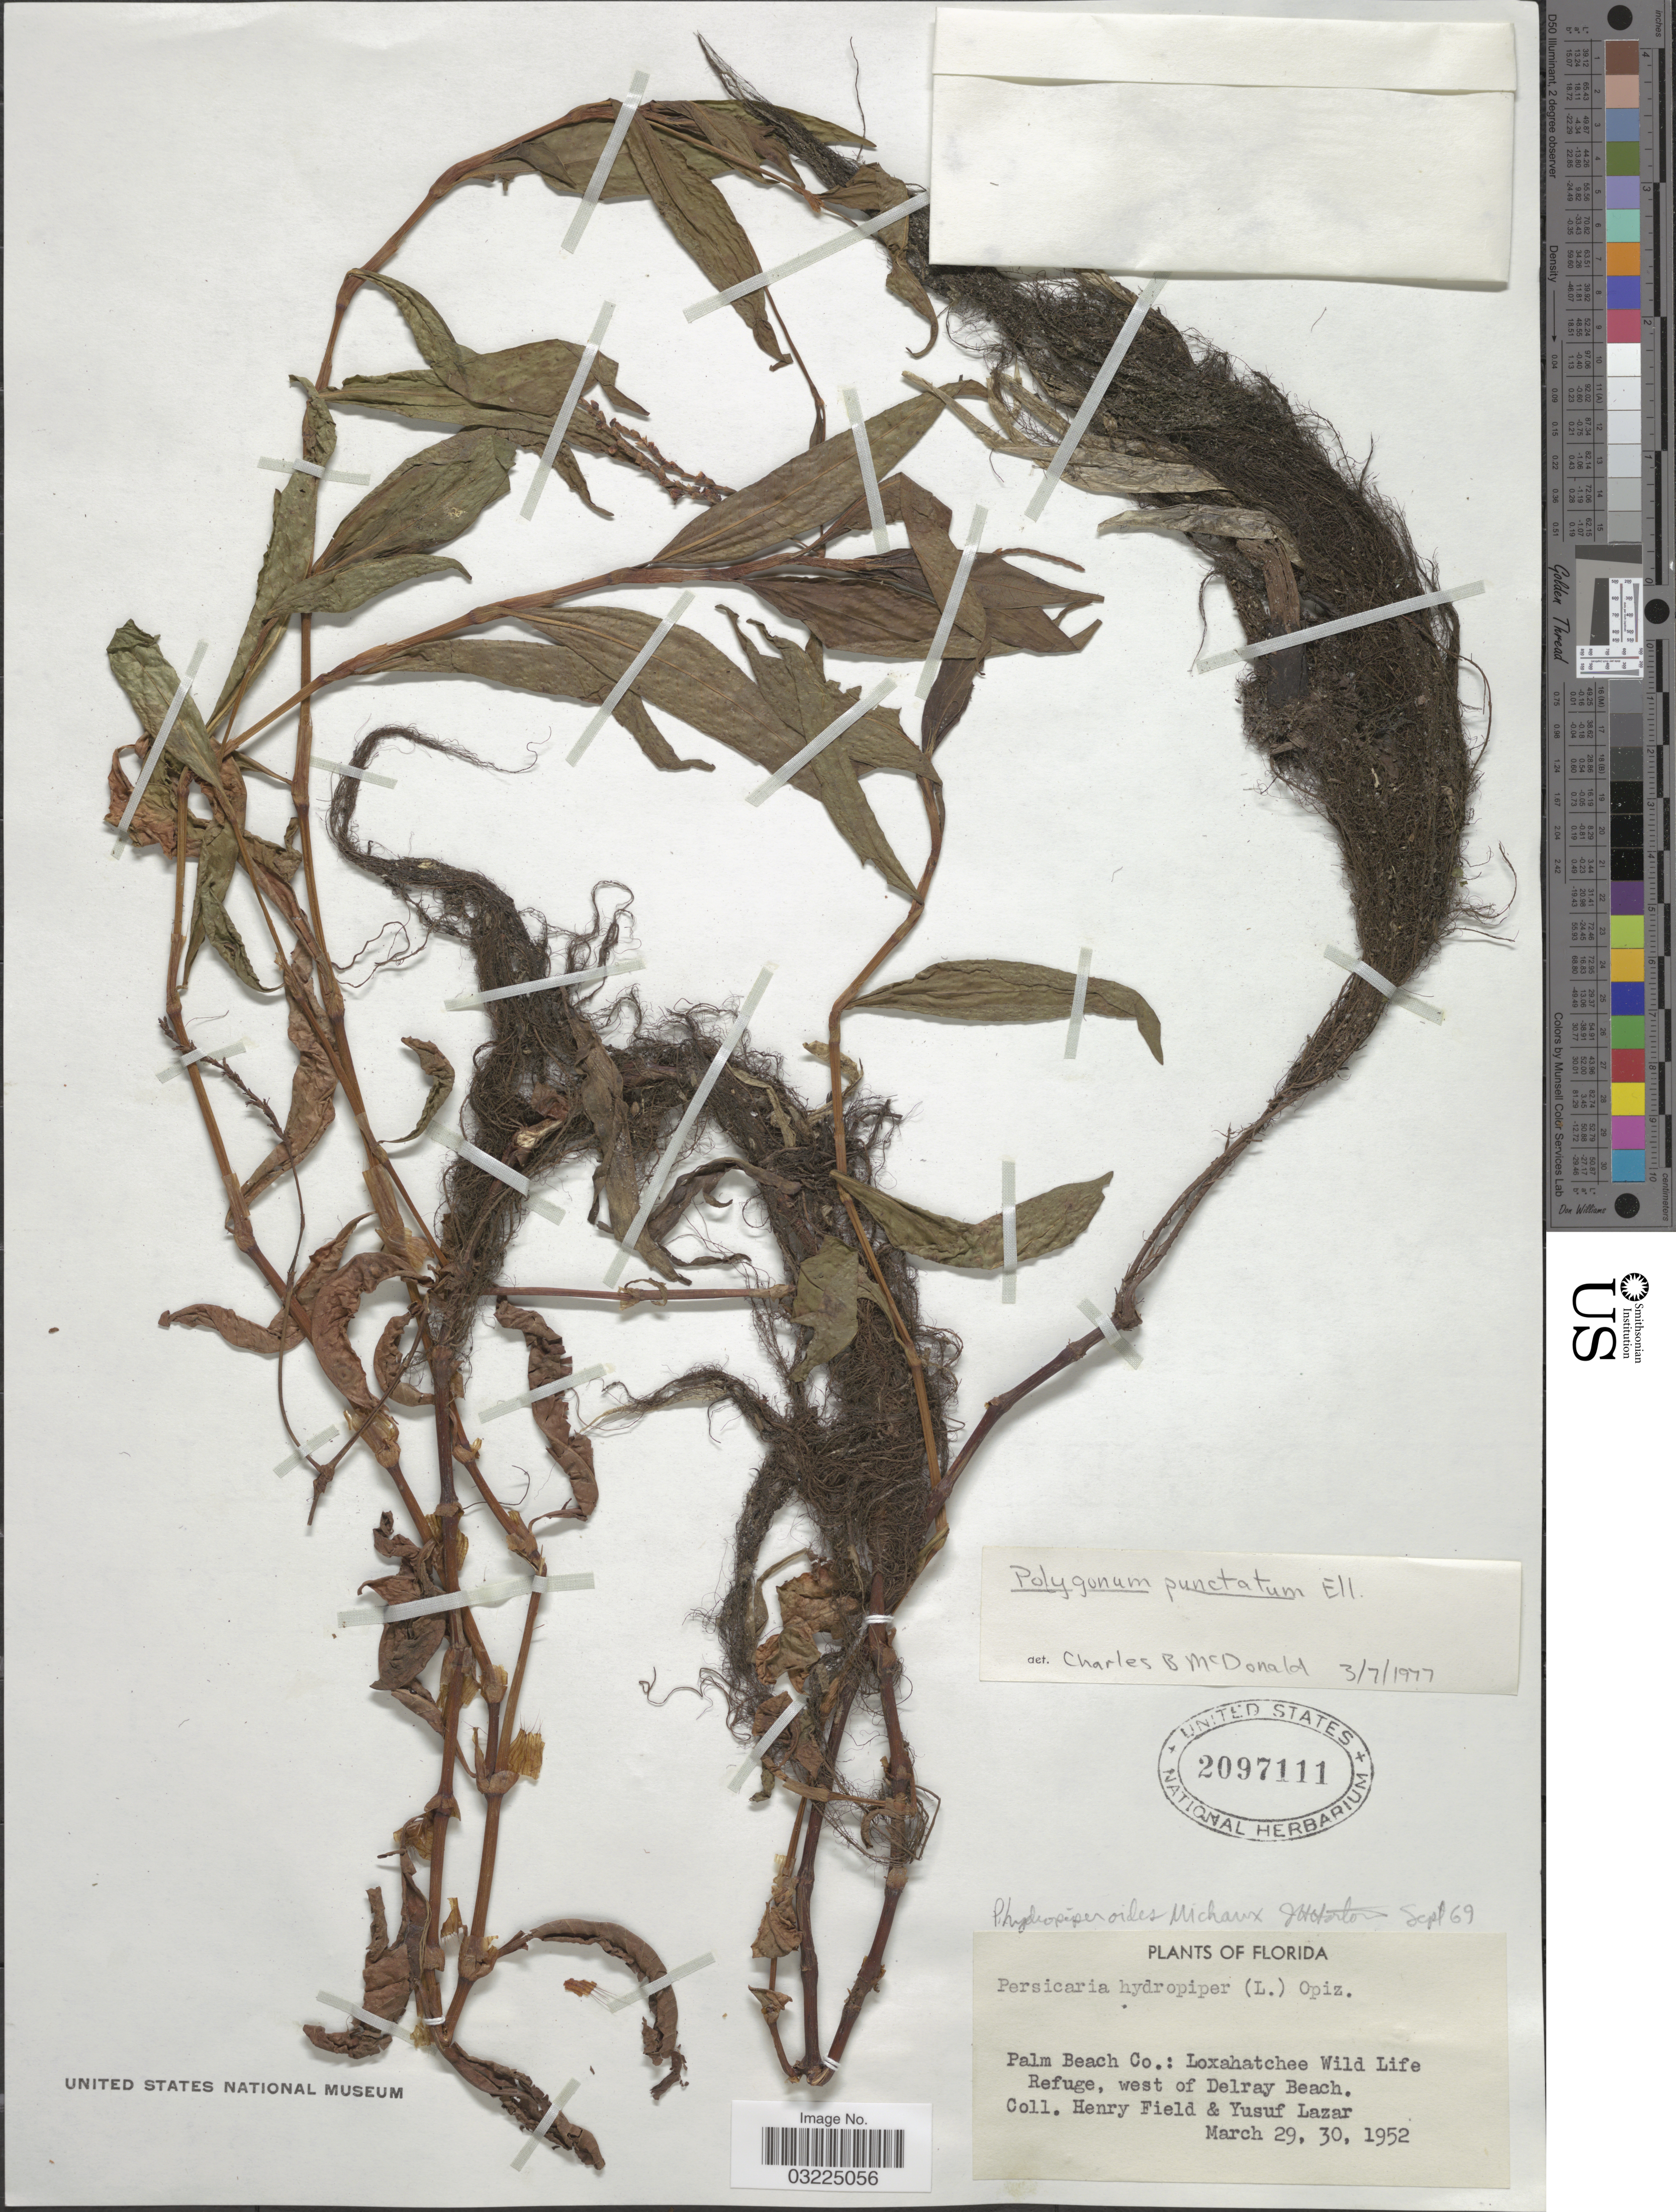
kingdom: Plantae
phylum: Tracheophyta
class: Magnoliopsida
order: Caryophyllales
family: Polygonaceae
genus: Persicaria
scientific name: Persicaria punctata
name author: (Elliott) Small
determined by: Atha, D. E.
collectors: H. Field & Y. Lazar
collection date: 1952-03-29/1952-03-30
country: United States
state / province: Florida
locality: Palm Beach Co.: Loxahatchee Wild Life Refuge, west of Delray Beach.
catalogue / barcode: US 2097111